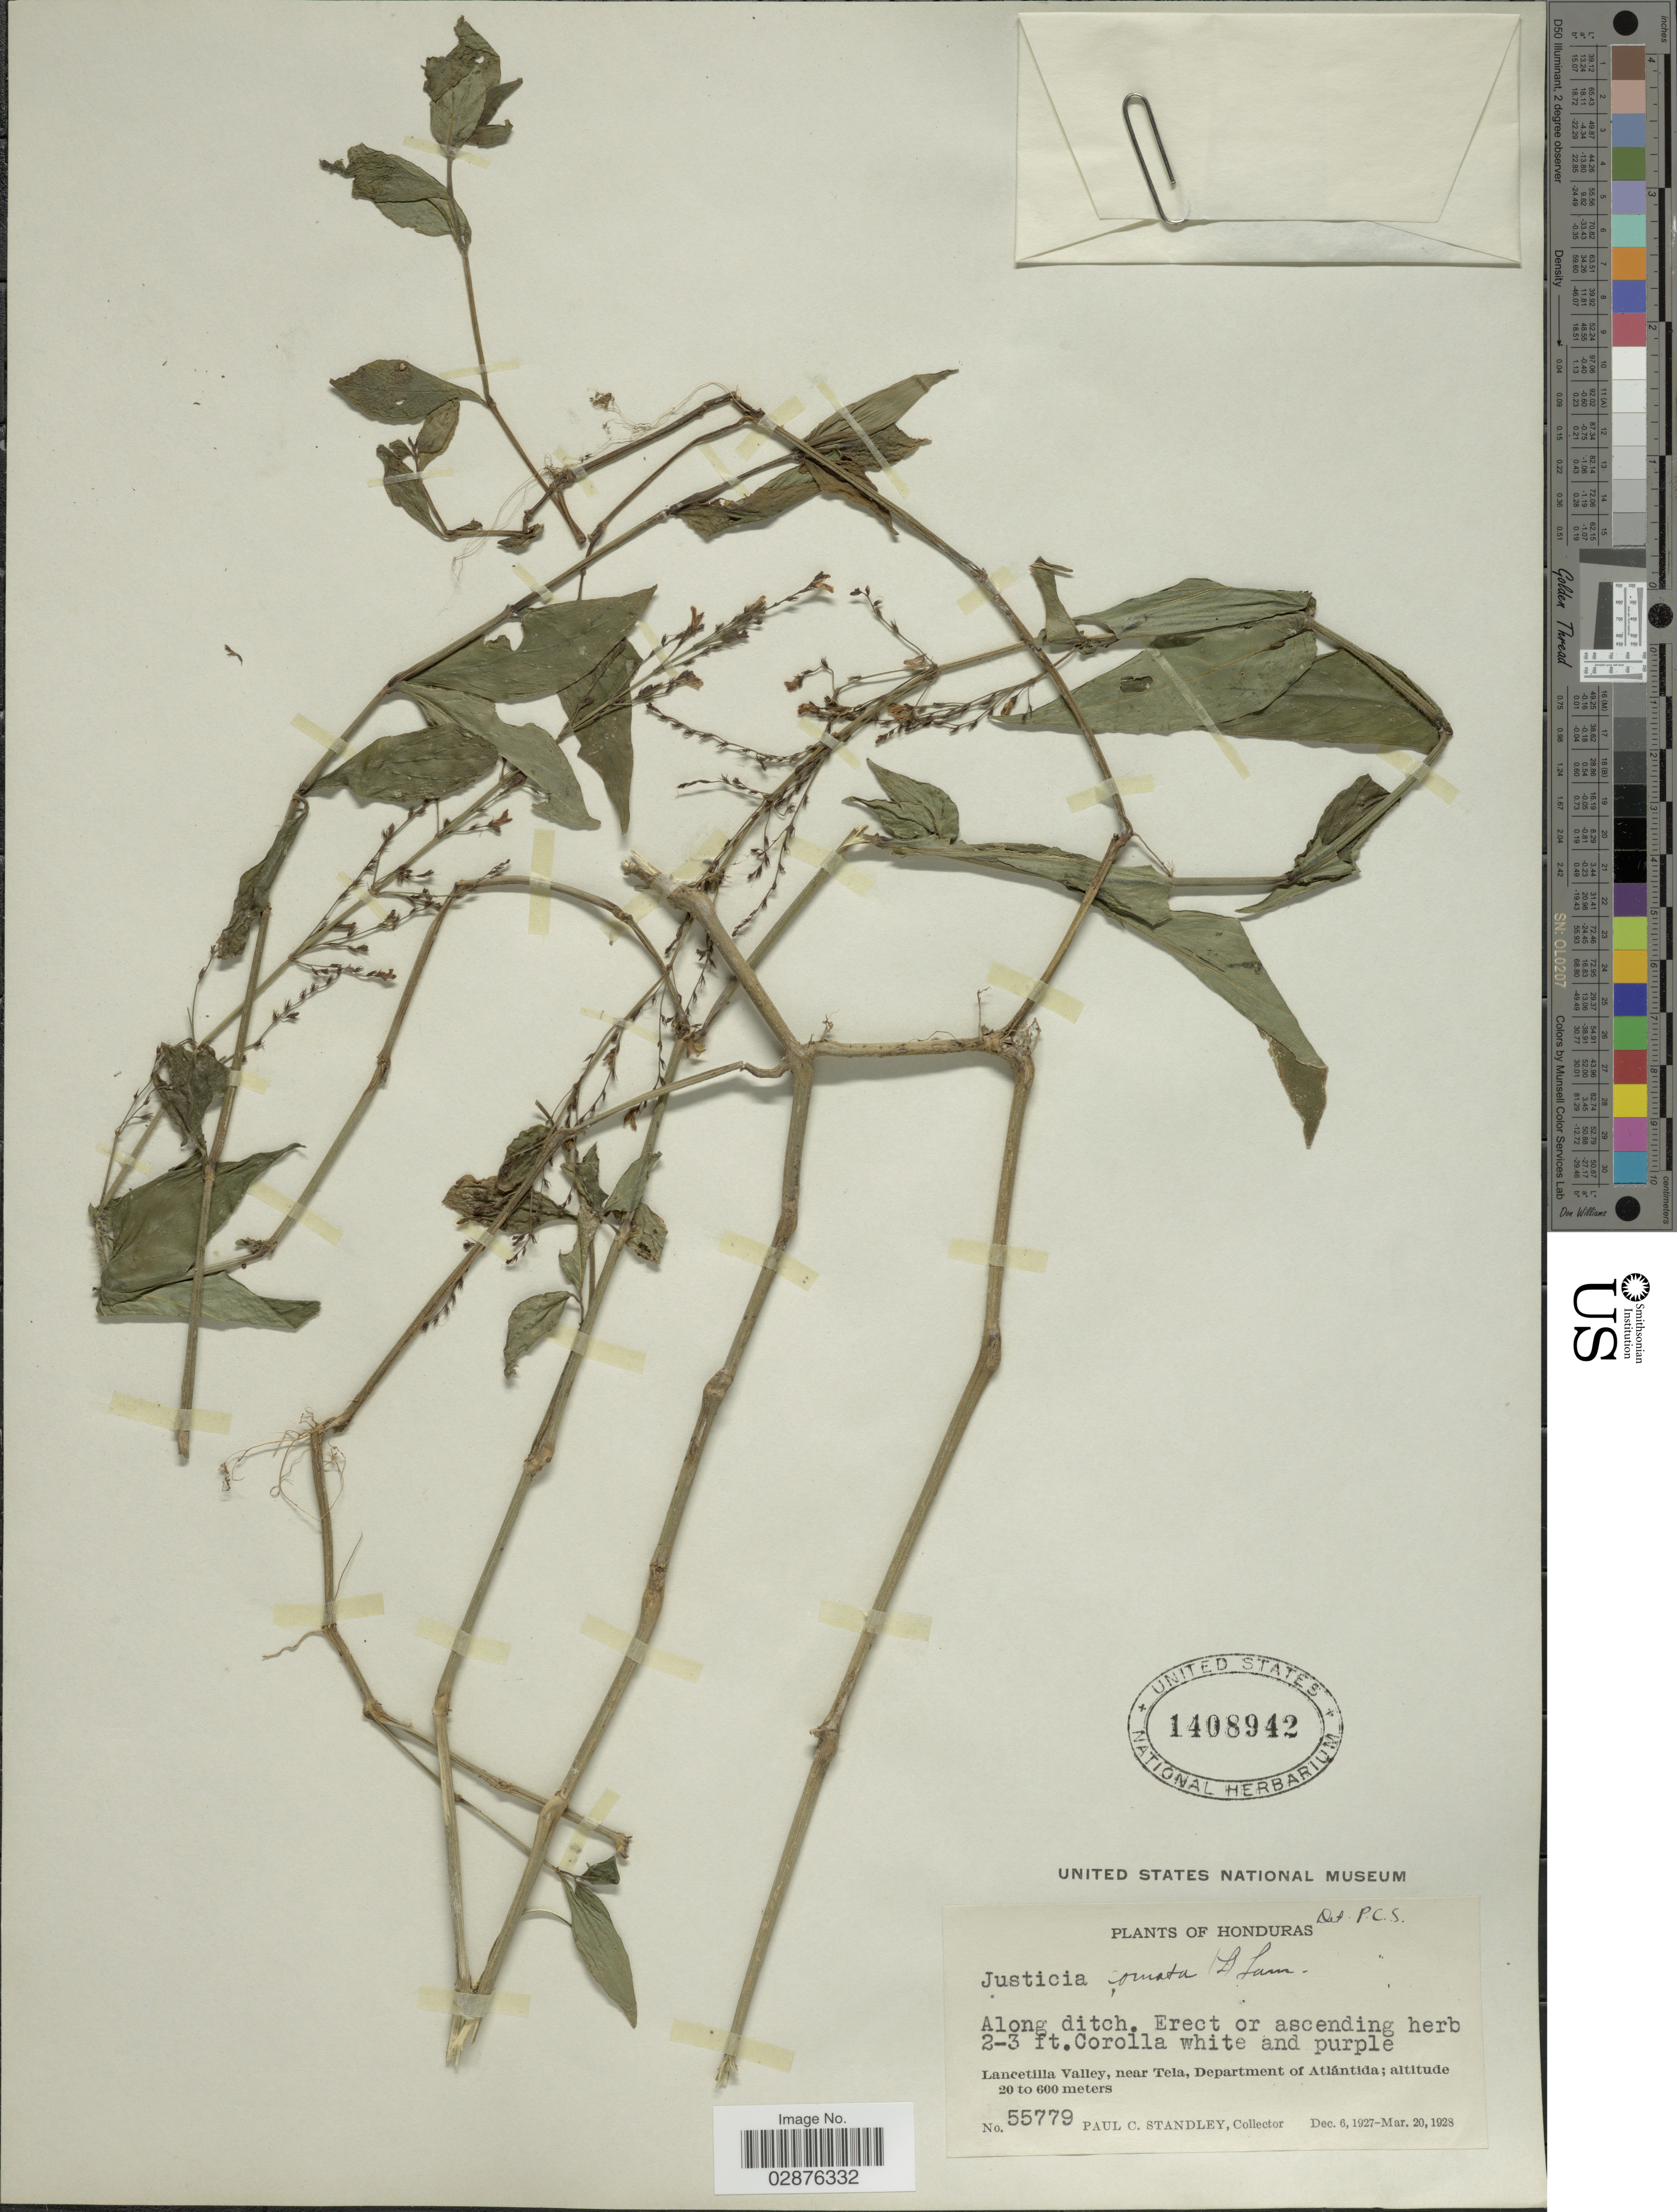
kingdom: Plantae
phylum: Tracheophyta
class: Magnoliopsida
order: Lamiales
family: Acanthaceae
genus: Justicia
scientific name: Justicia comata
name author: (L.) Lam.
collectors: P. C. Standley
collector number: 55779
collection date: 1927-12-06/1928-03-20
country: Honduras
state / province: Atlántida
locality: Lancetilla Valley, near Tela, Departement of Atlántida.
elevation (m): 20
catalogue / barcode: US 1408942